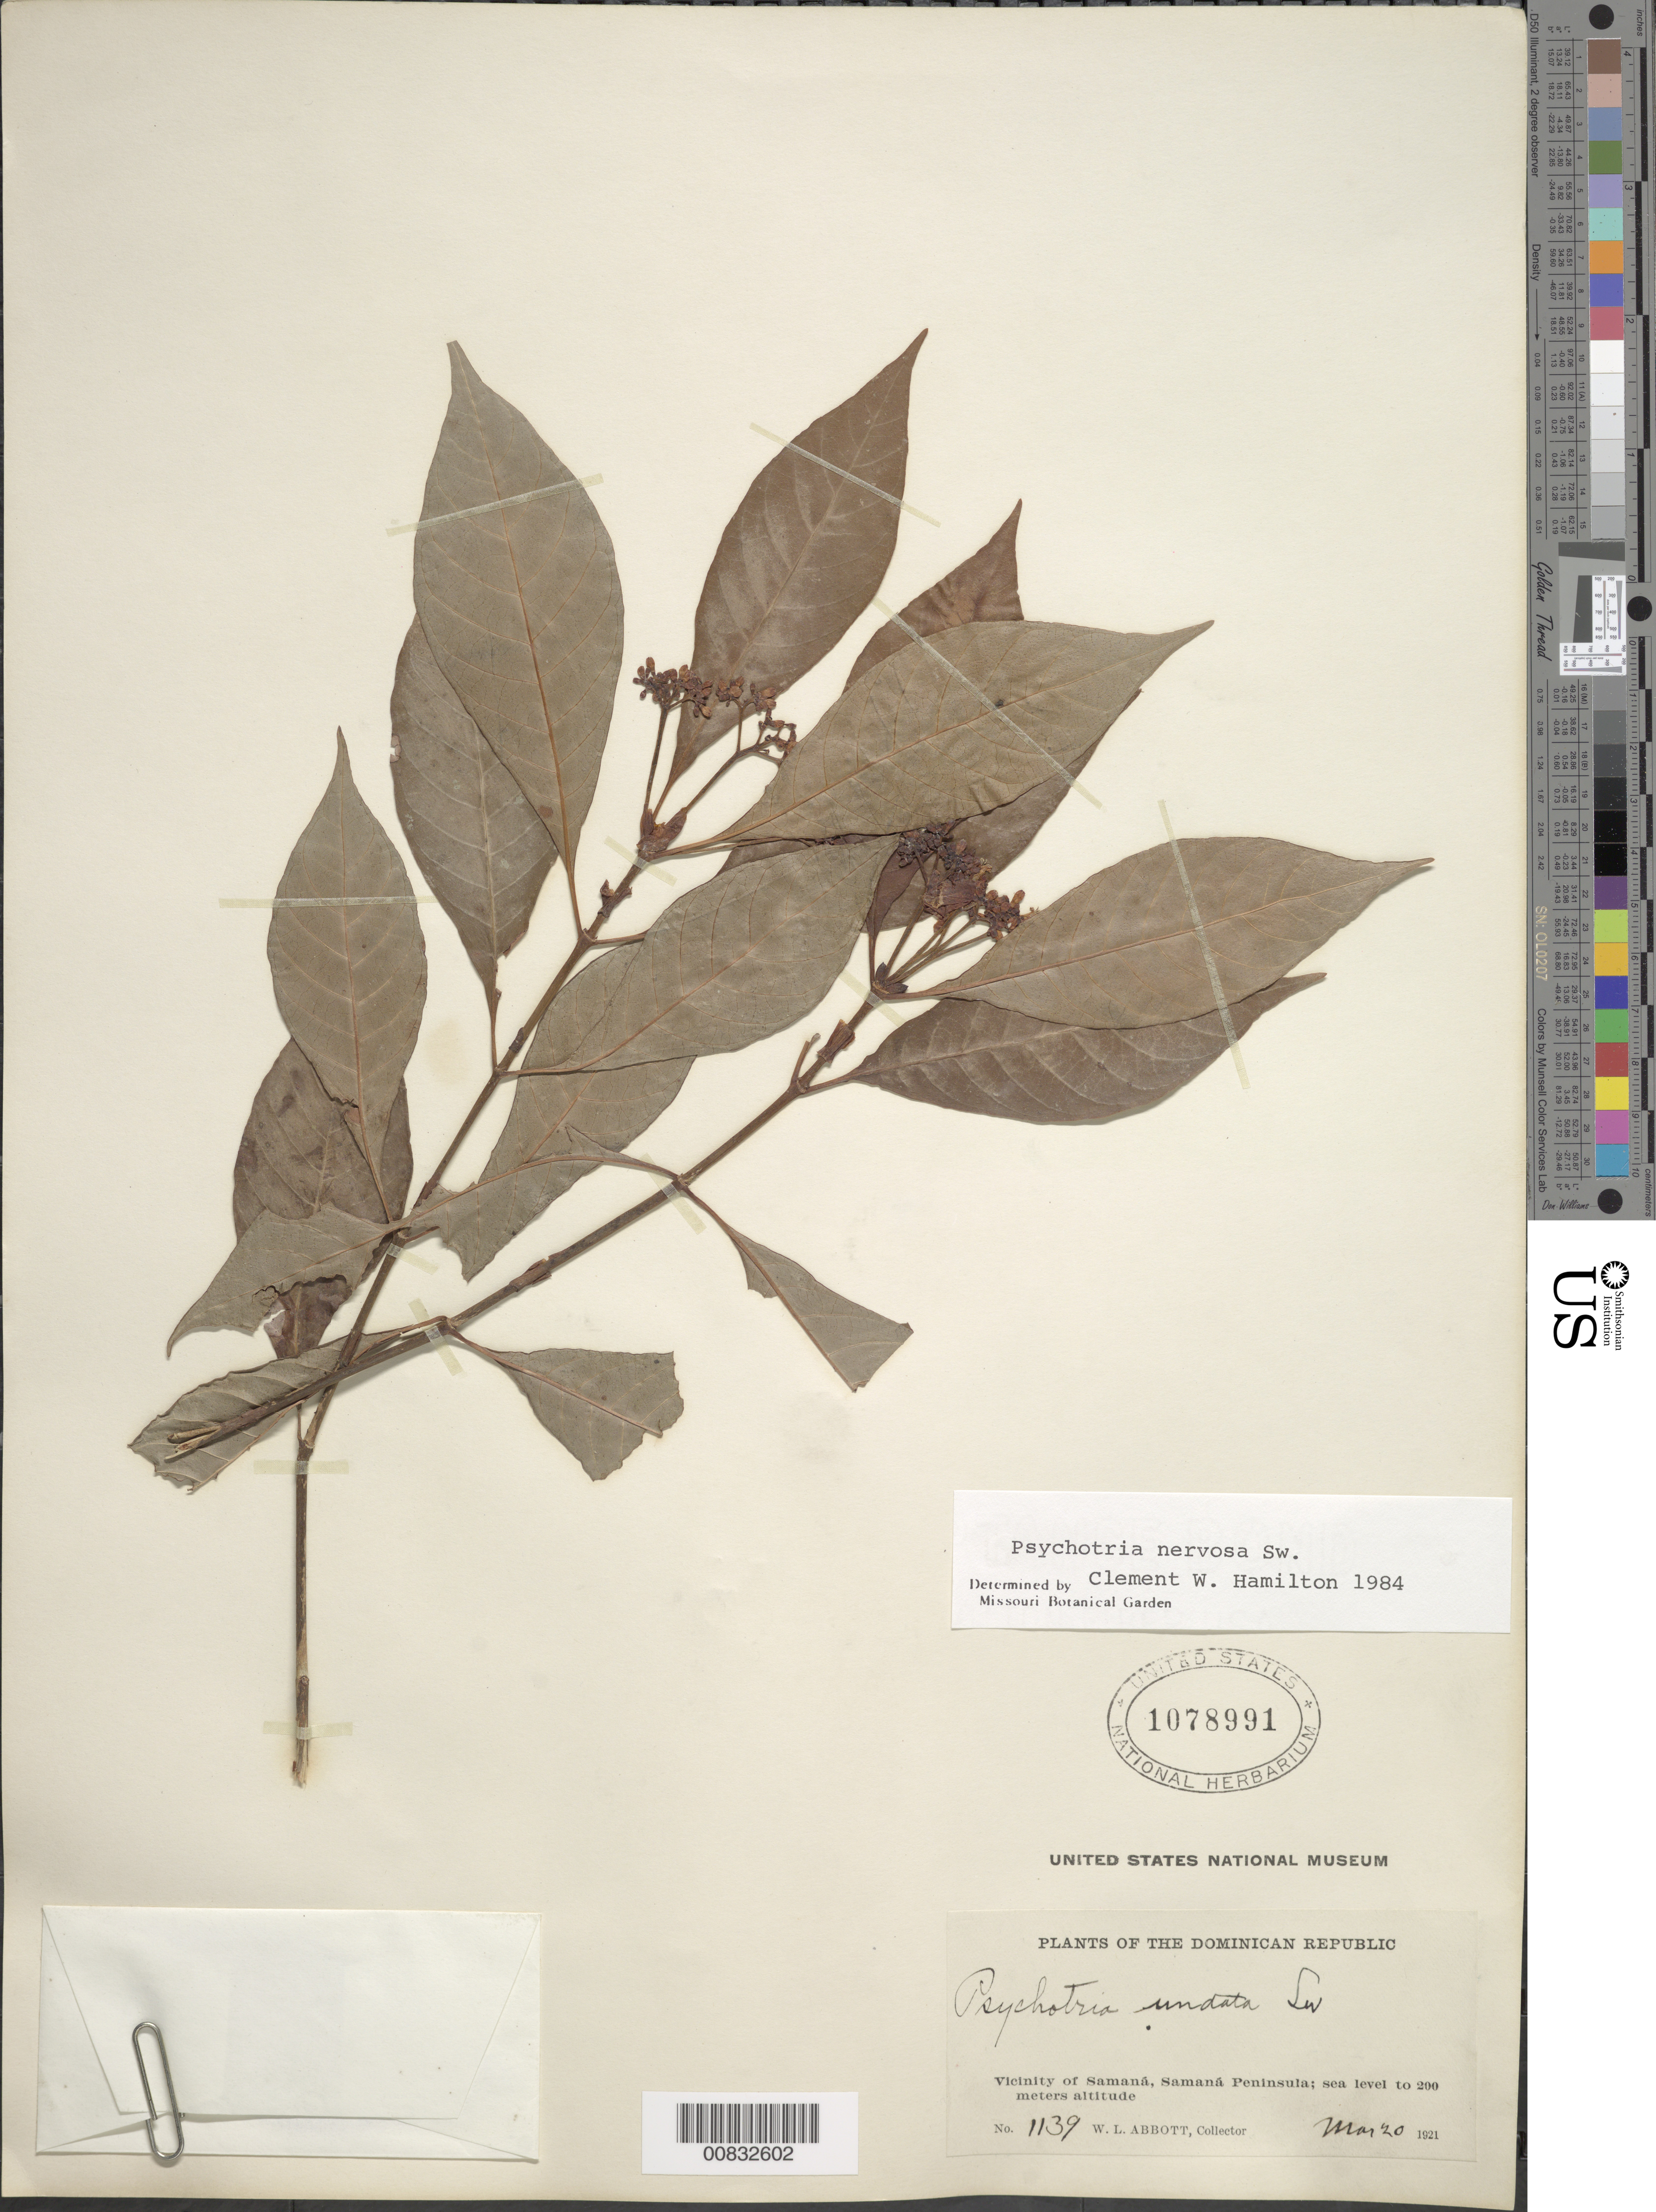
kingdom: Plantae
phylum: Tracheophyta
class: Magnoliopsida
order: Gentianales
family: Rubiaceae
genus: Psychotria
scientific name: Psychotria nervosa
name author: Sw.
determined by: Hamilton, C. W.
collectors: W. L. Abbott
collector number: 1139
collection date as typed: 20 Mar 1921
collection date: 1921-03-20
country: Dominican Republic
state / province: Samana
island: Hispaniola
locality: Vicinity of Samaná, Samaná Peninsula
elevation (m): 0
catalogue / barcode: US 1078991